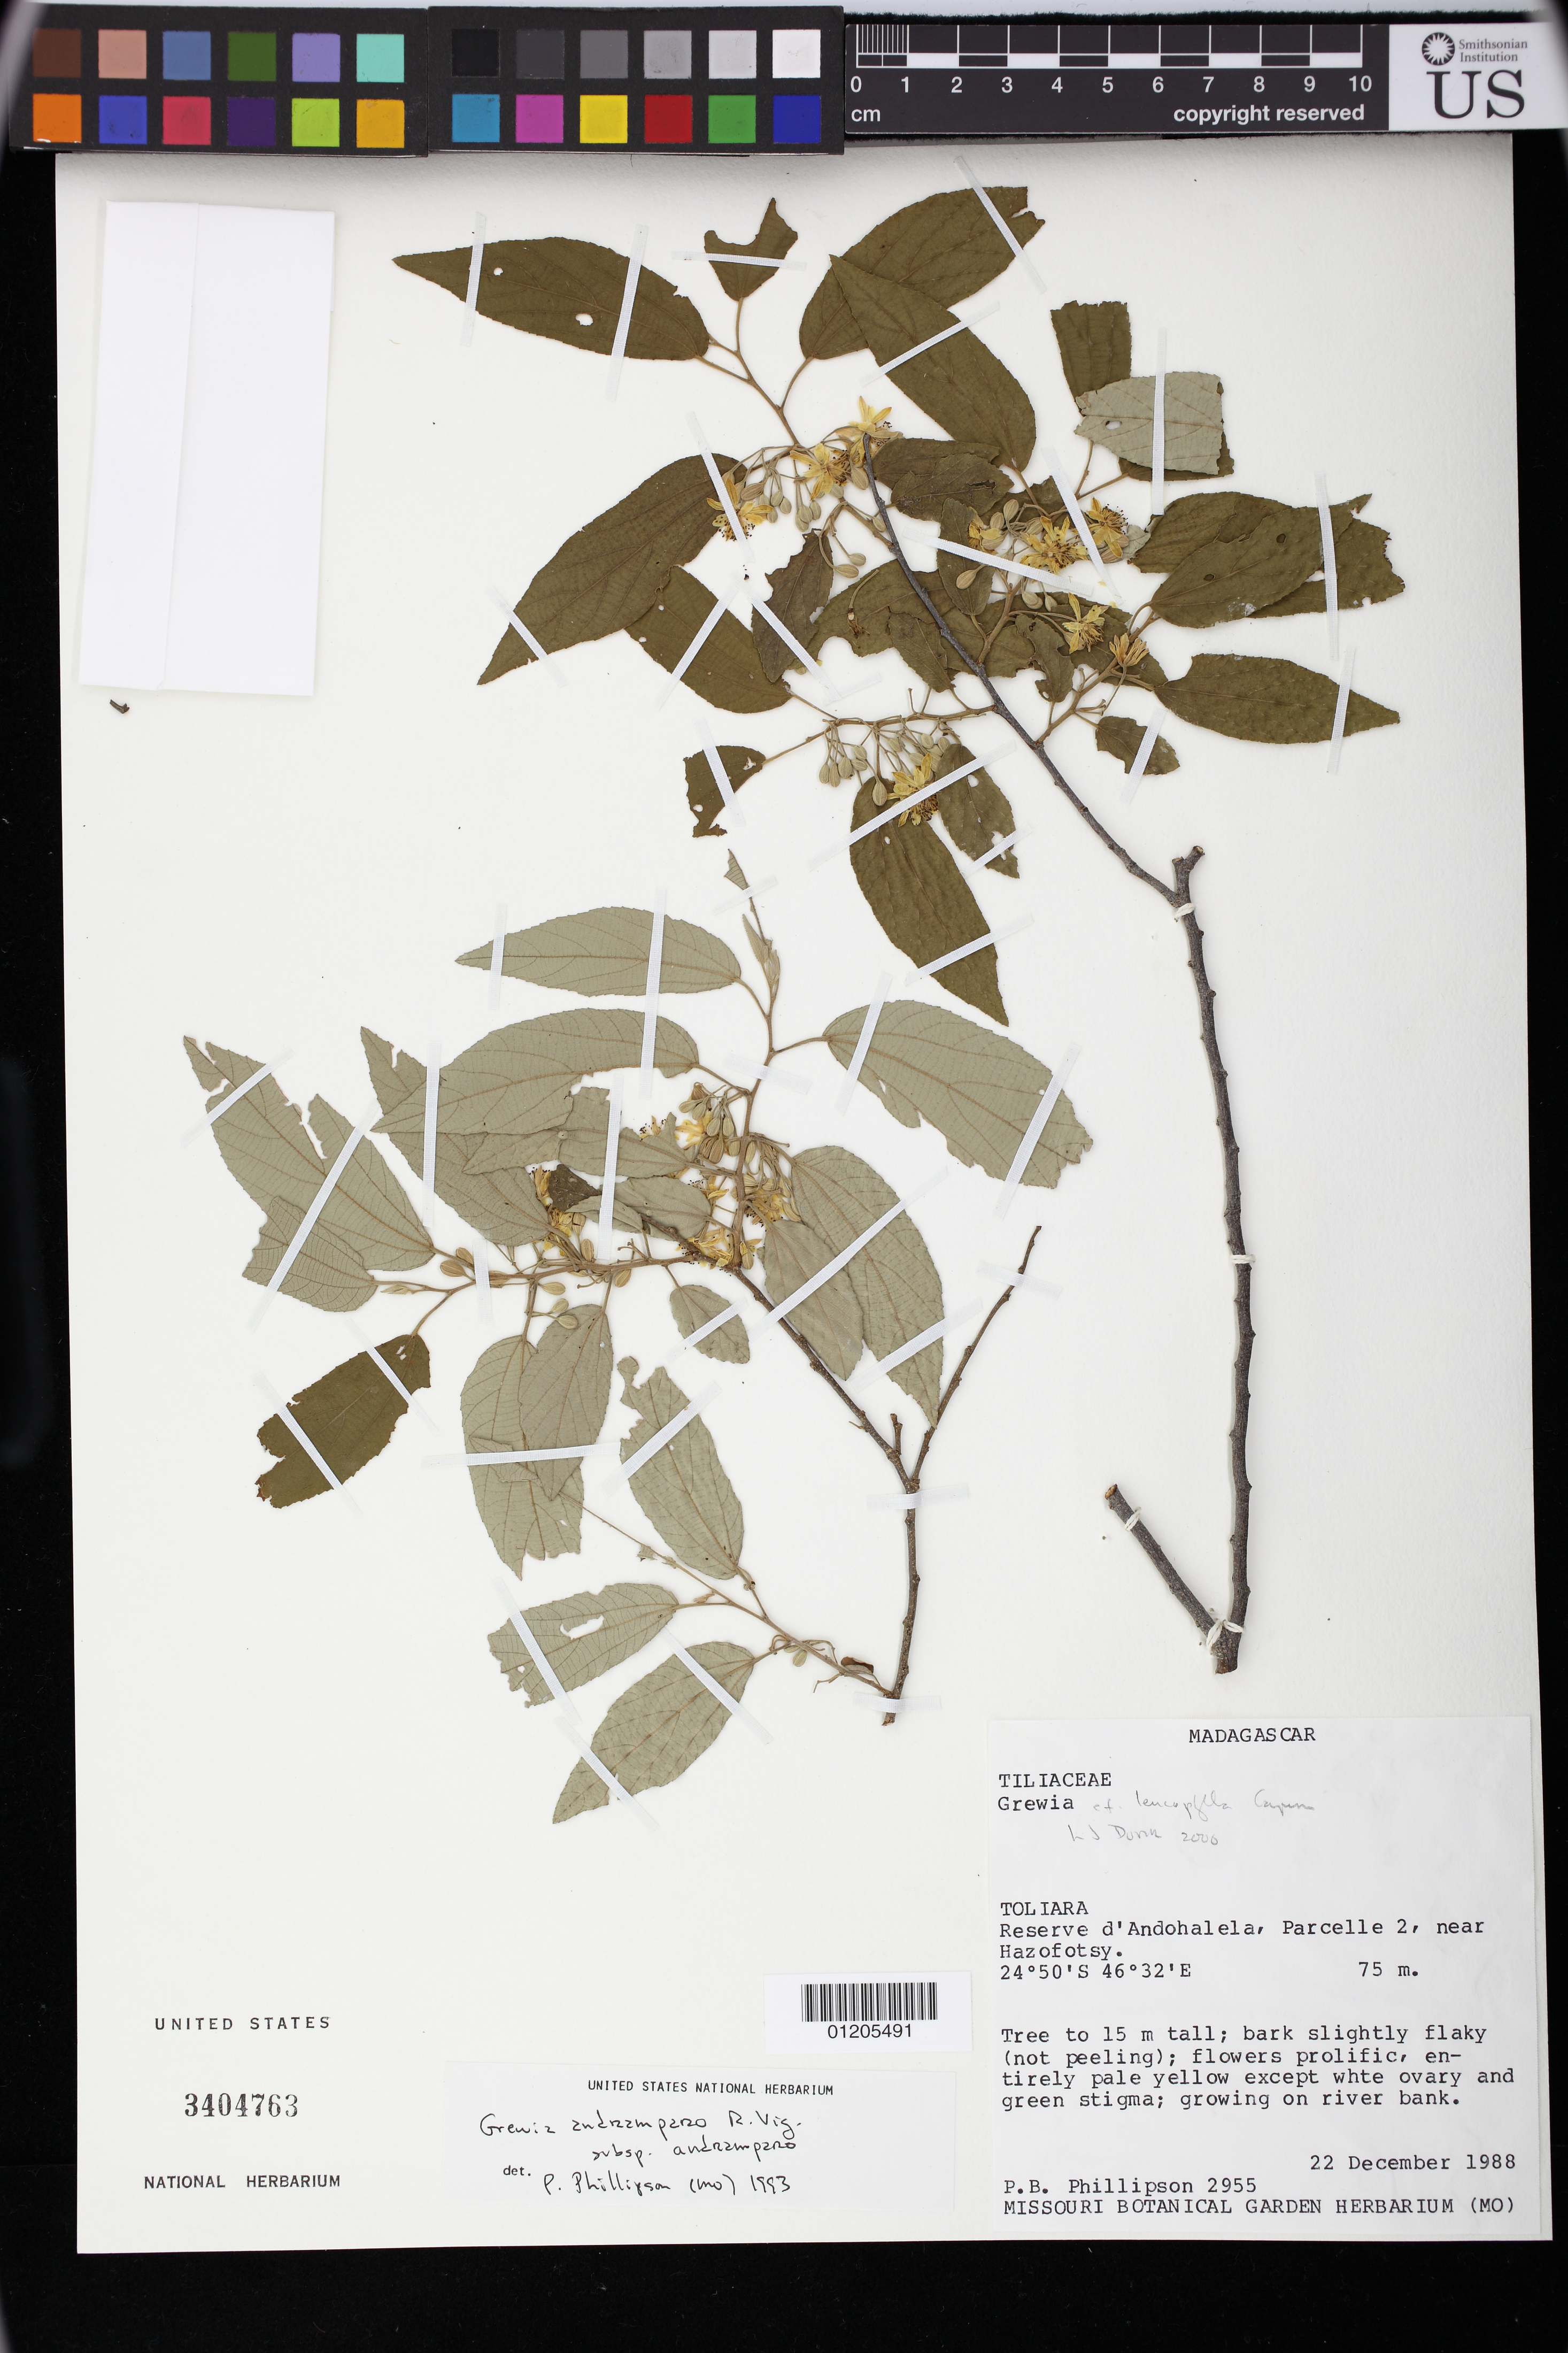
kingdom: Plantae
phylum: Tracheophyta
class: Magnoliopsida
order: Malvales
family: Malvaceae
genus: Grewia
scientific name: Grewia andramparo subsp. andramparo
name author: R. Vig.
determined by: Phillipson, P. B.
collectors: P. B. Phillipson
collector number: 2955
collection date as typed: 22 Dec 1988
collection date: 1988-12-22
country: Madagascar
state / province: Atsimo-Andrefana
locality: Toliara: Reserve d'Andohalela, Parcelle 2, near Hazofotsy.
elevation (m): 75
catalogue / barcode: US 3404763